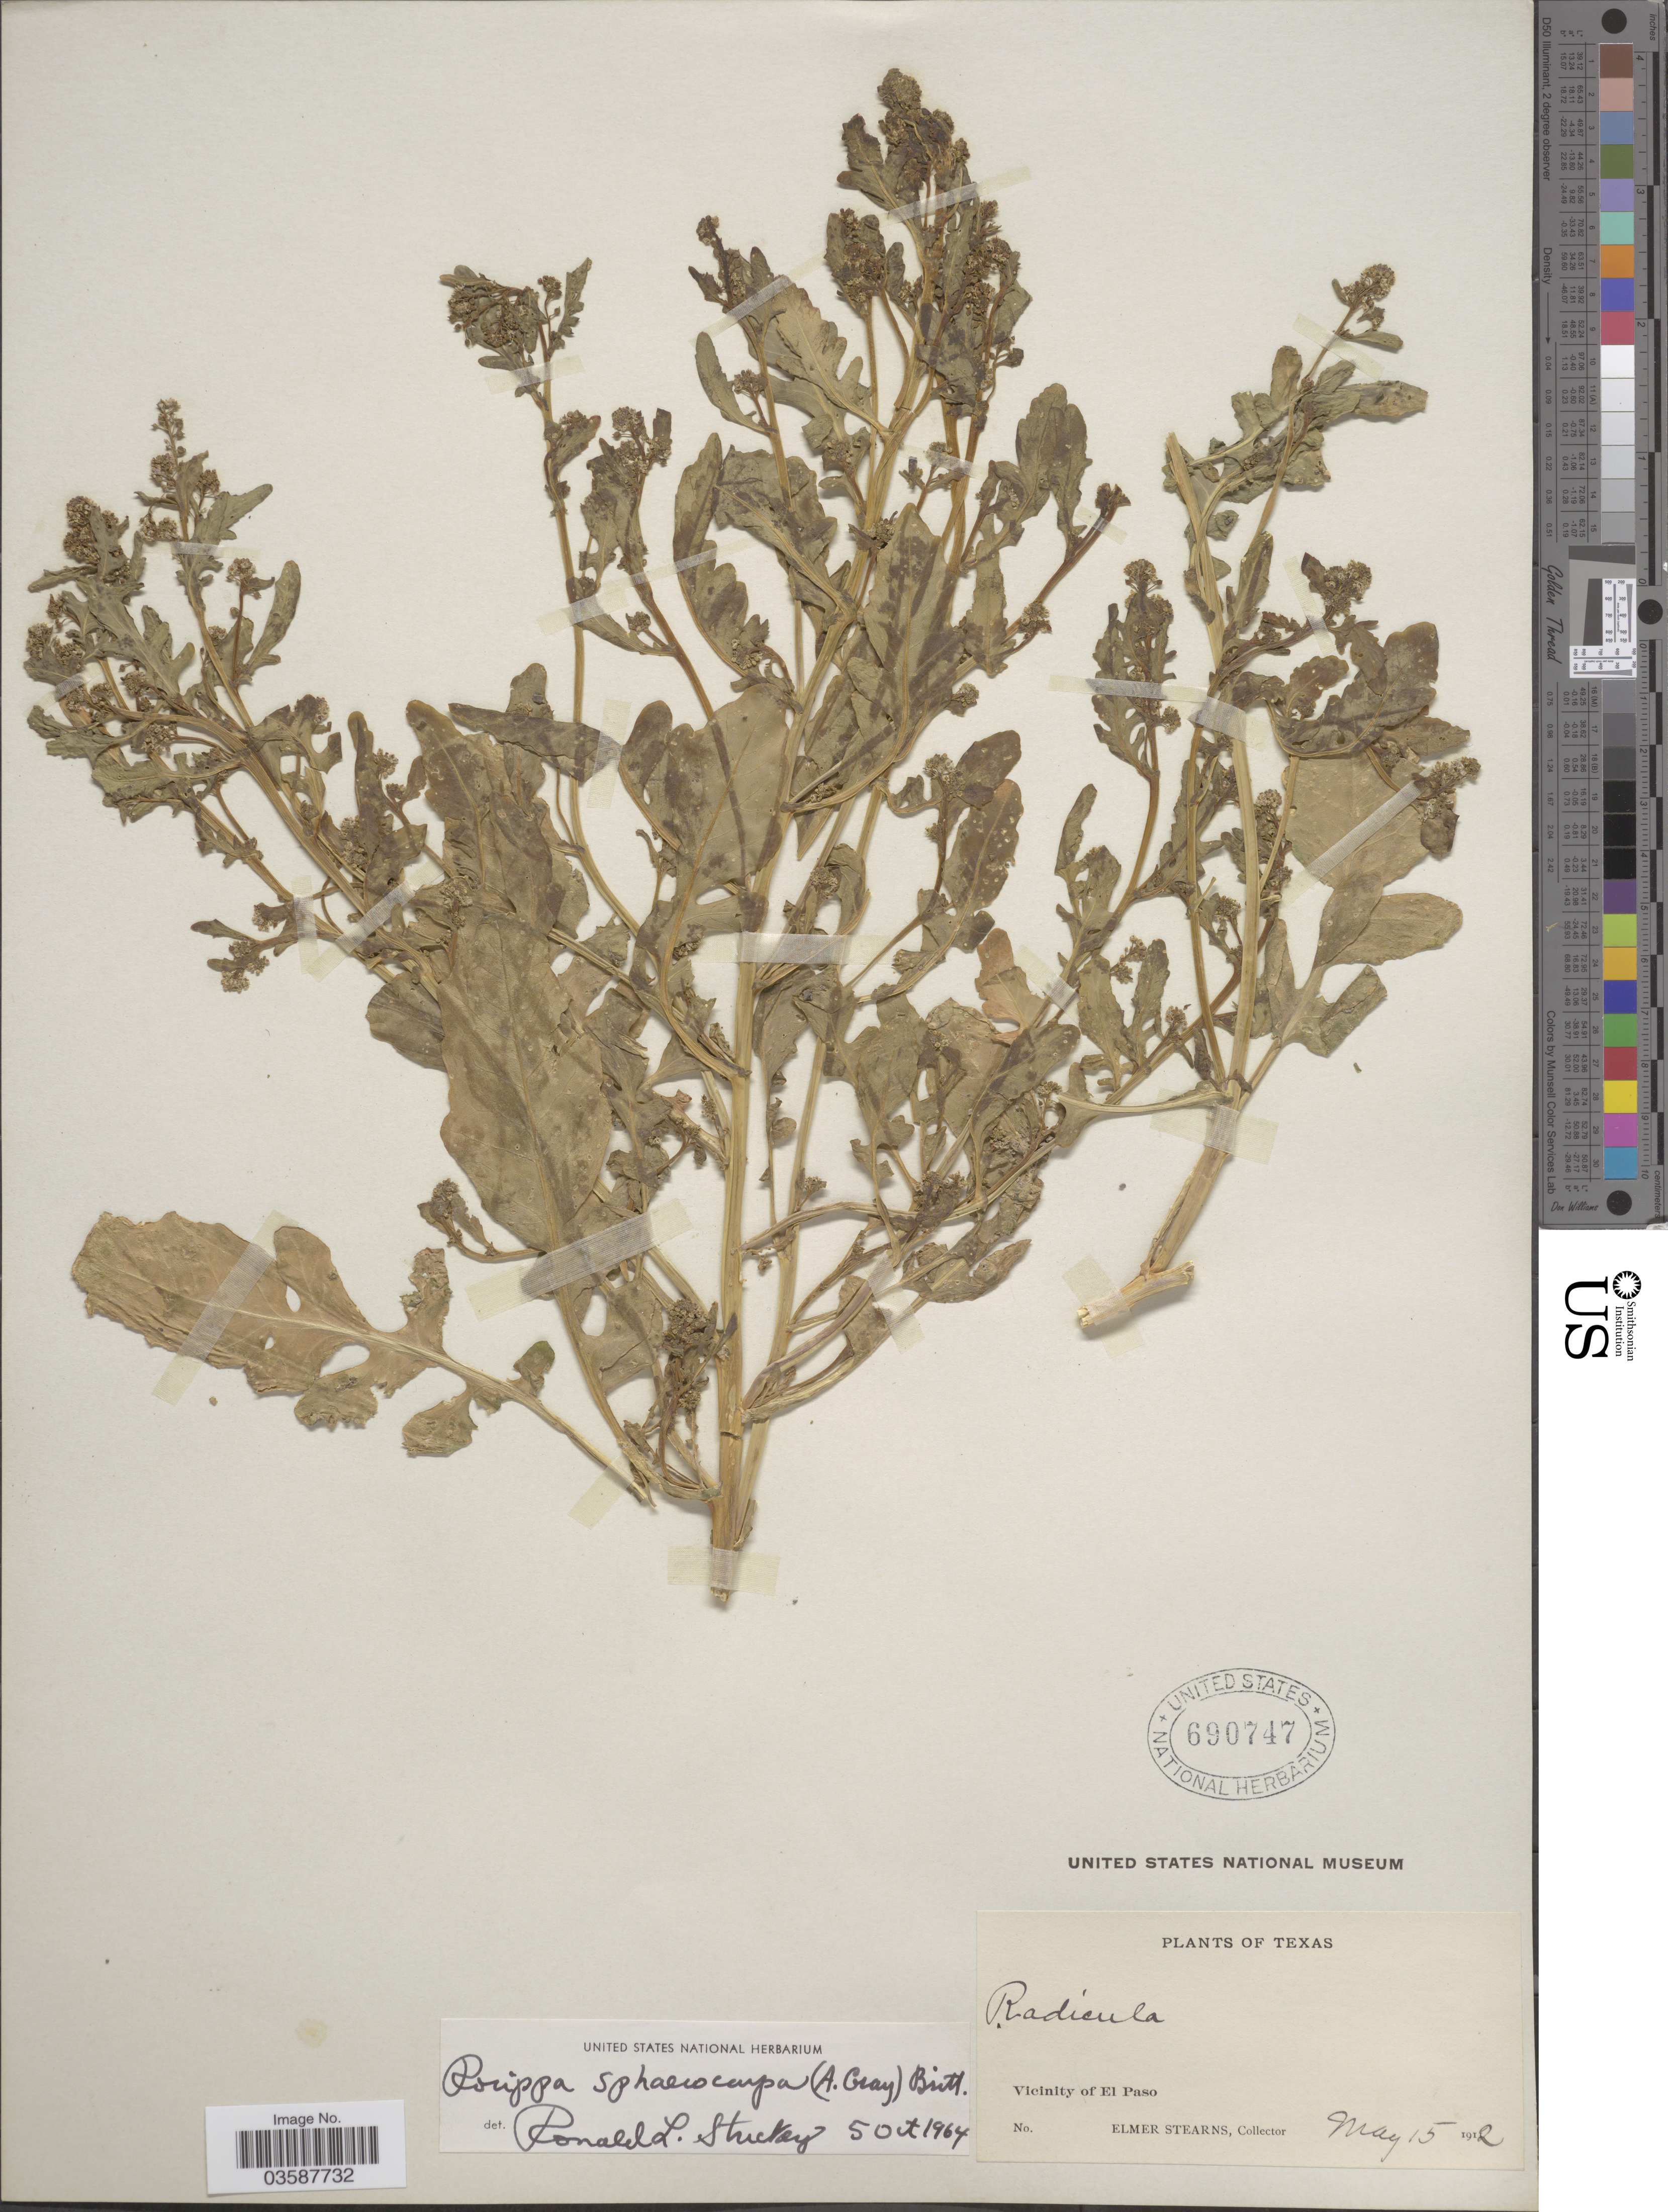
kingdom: Plantae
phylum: Tracheophyta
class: Magnoliopsida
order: Brassicales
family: Brassicaceae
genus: Rorippa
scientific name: Rorippa sphaerocarpa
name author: Britton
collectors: E. Stearns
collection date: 1912-05-15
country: United States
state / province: Texas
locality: Vicinity of El Paso.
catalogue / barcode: US 690747